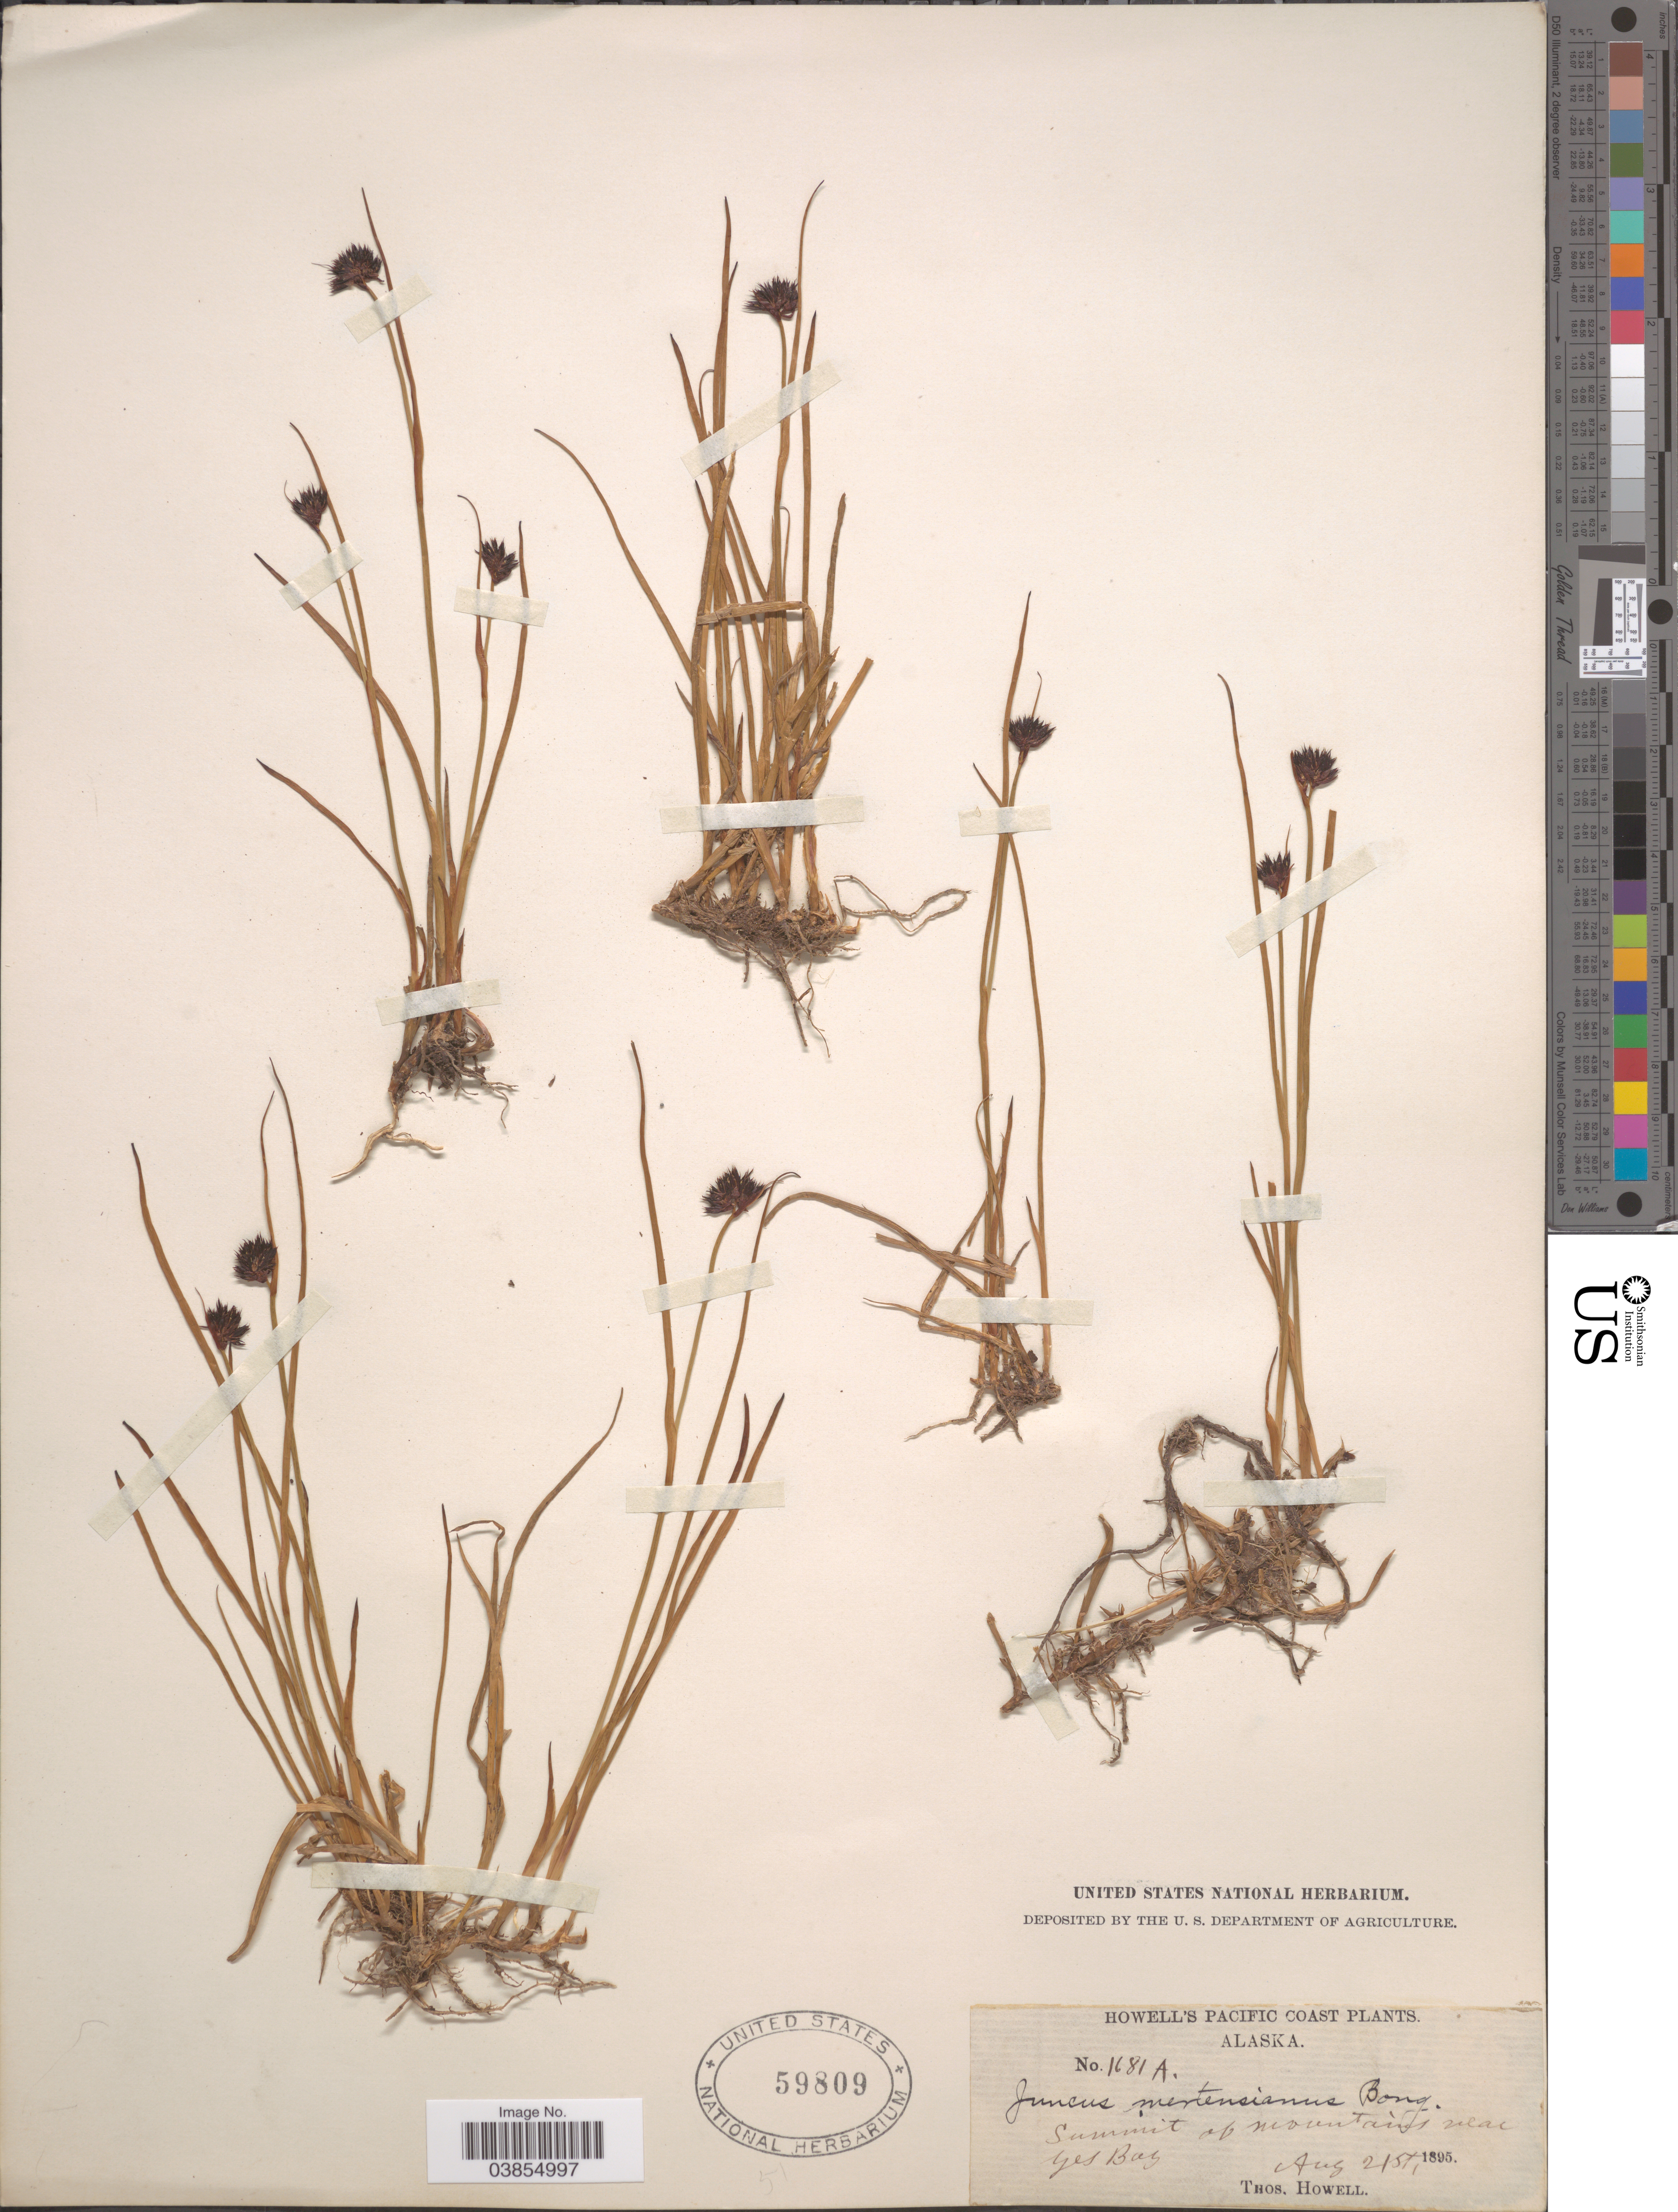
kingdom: Plantae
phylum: Tracheophyta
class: Liliopsida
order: Poales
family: Juncaceae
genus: Juncus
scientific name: Juncus mertensianus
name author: Bong.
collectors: T. Howell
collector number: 1681A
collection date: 1895-08-21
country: United States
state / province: Alaska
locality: Pacific Coast. Summit of mountains near Yes Bay.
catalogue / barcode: US 59809